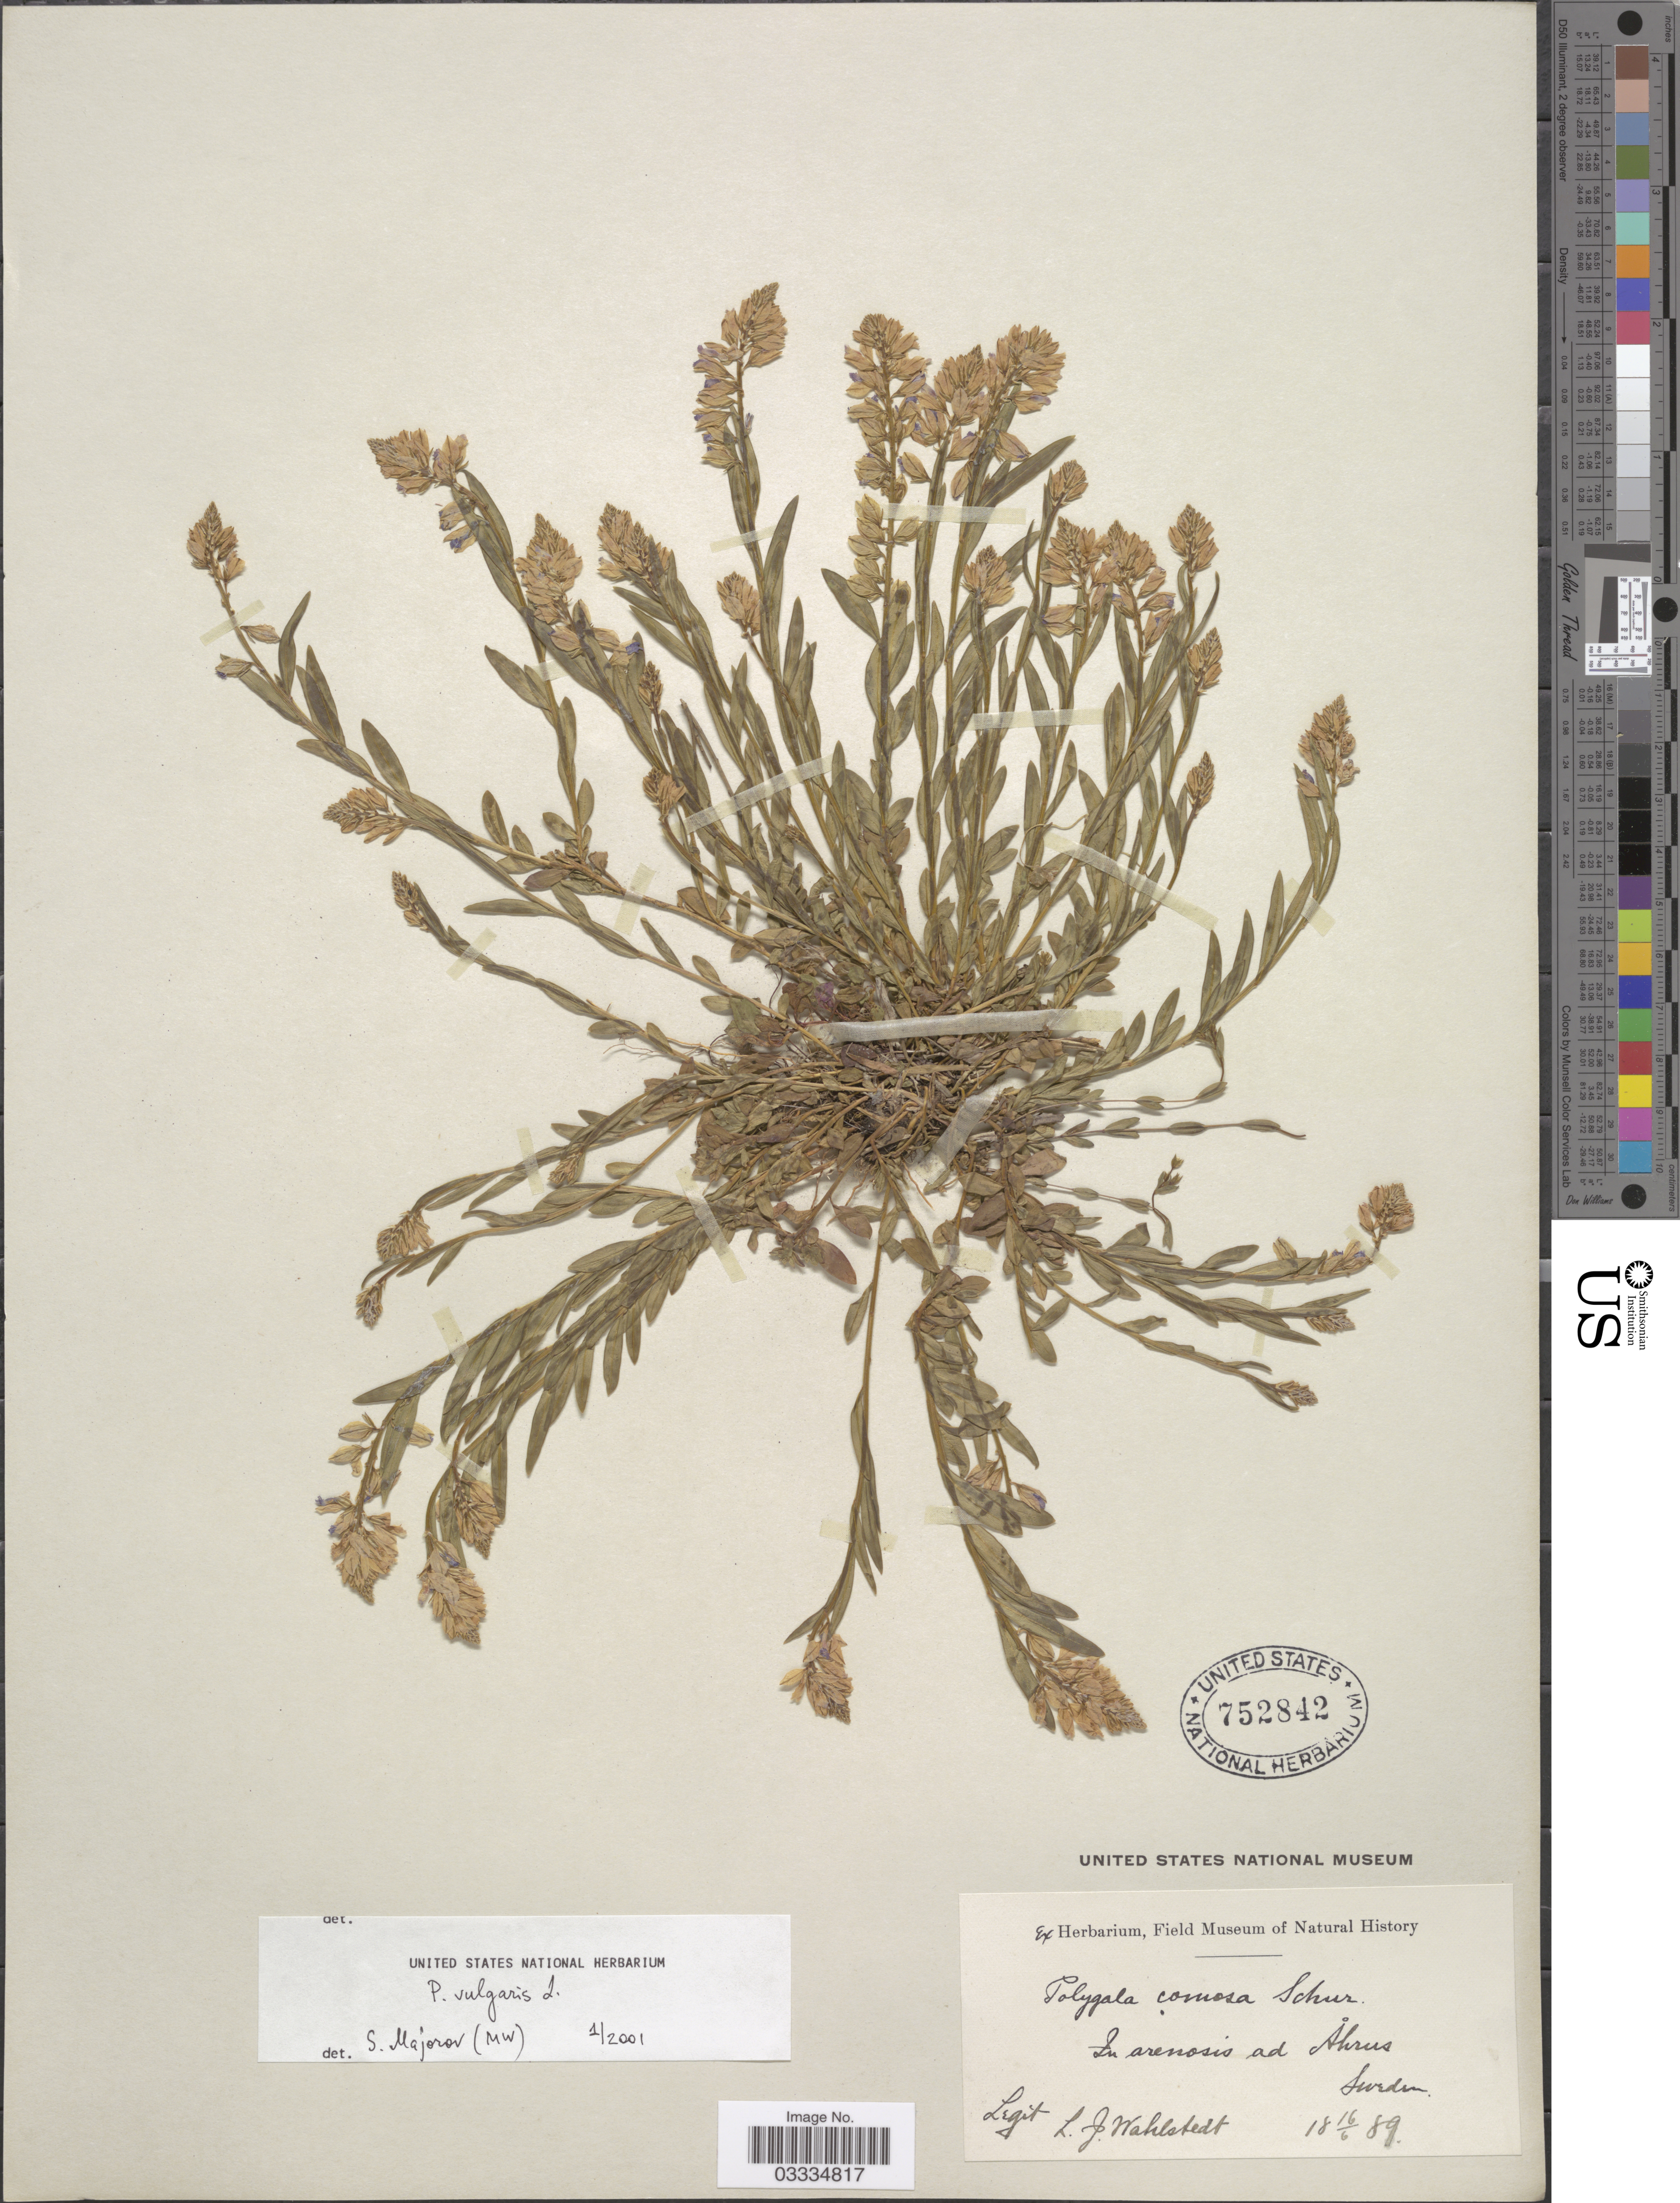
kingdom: Plantae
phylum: Tracheophyta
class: Magnoliopsida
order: Fabales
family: Polygalaceae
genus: Polygala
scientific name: Polygala vulgaris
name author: L.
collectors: L. J. Wahlstedt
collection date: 1889-06-16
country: Sweden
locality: In arenosis ad Åkrus.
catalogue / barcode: US 752842